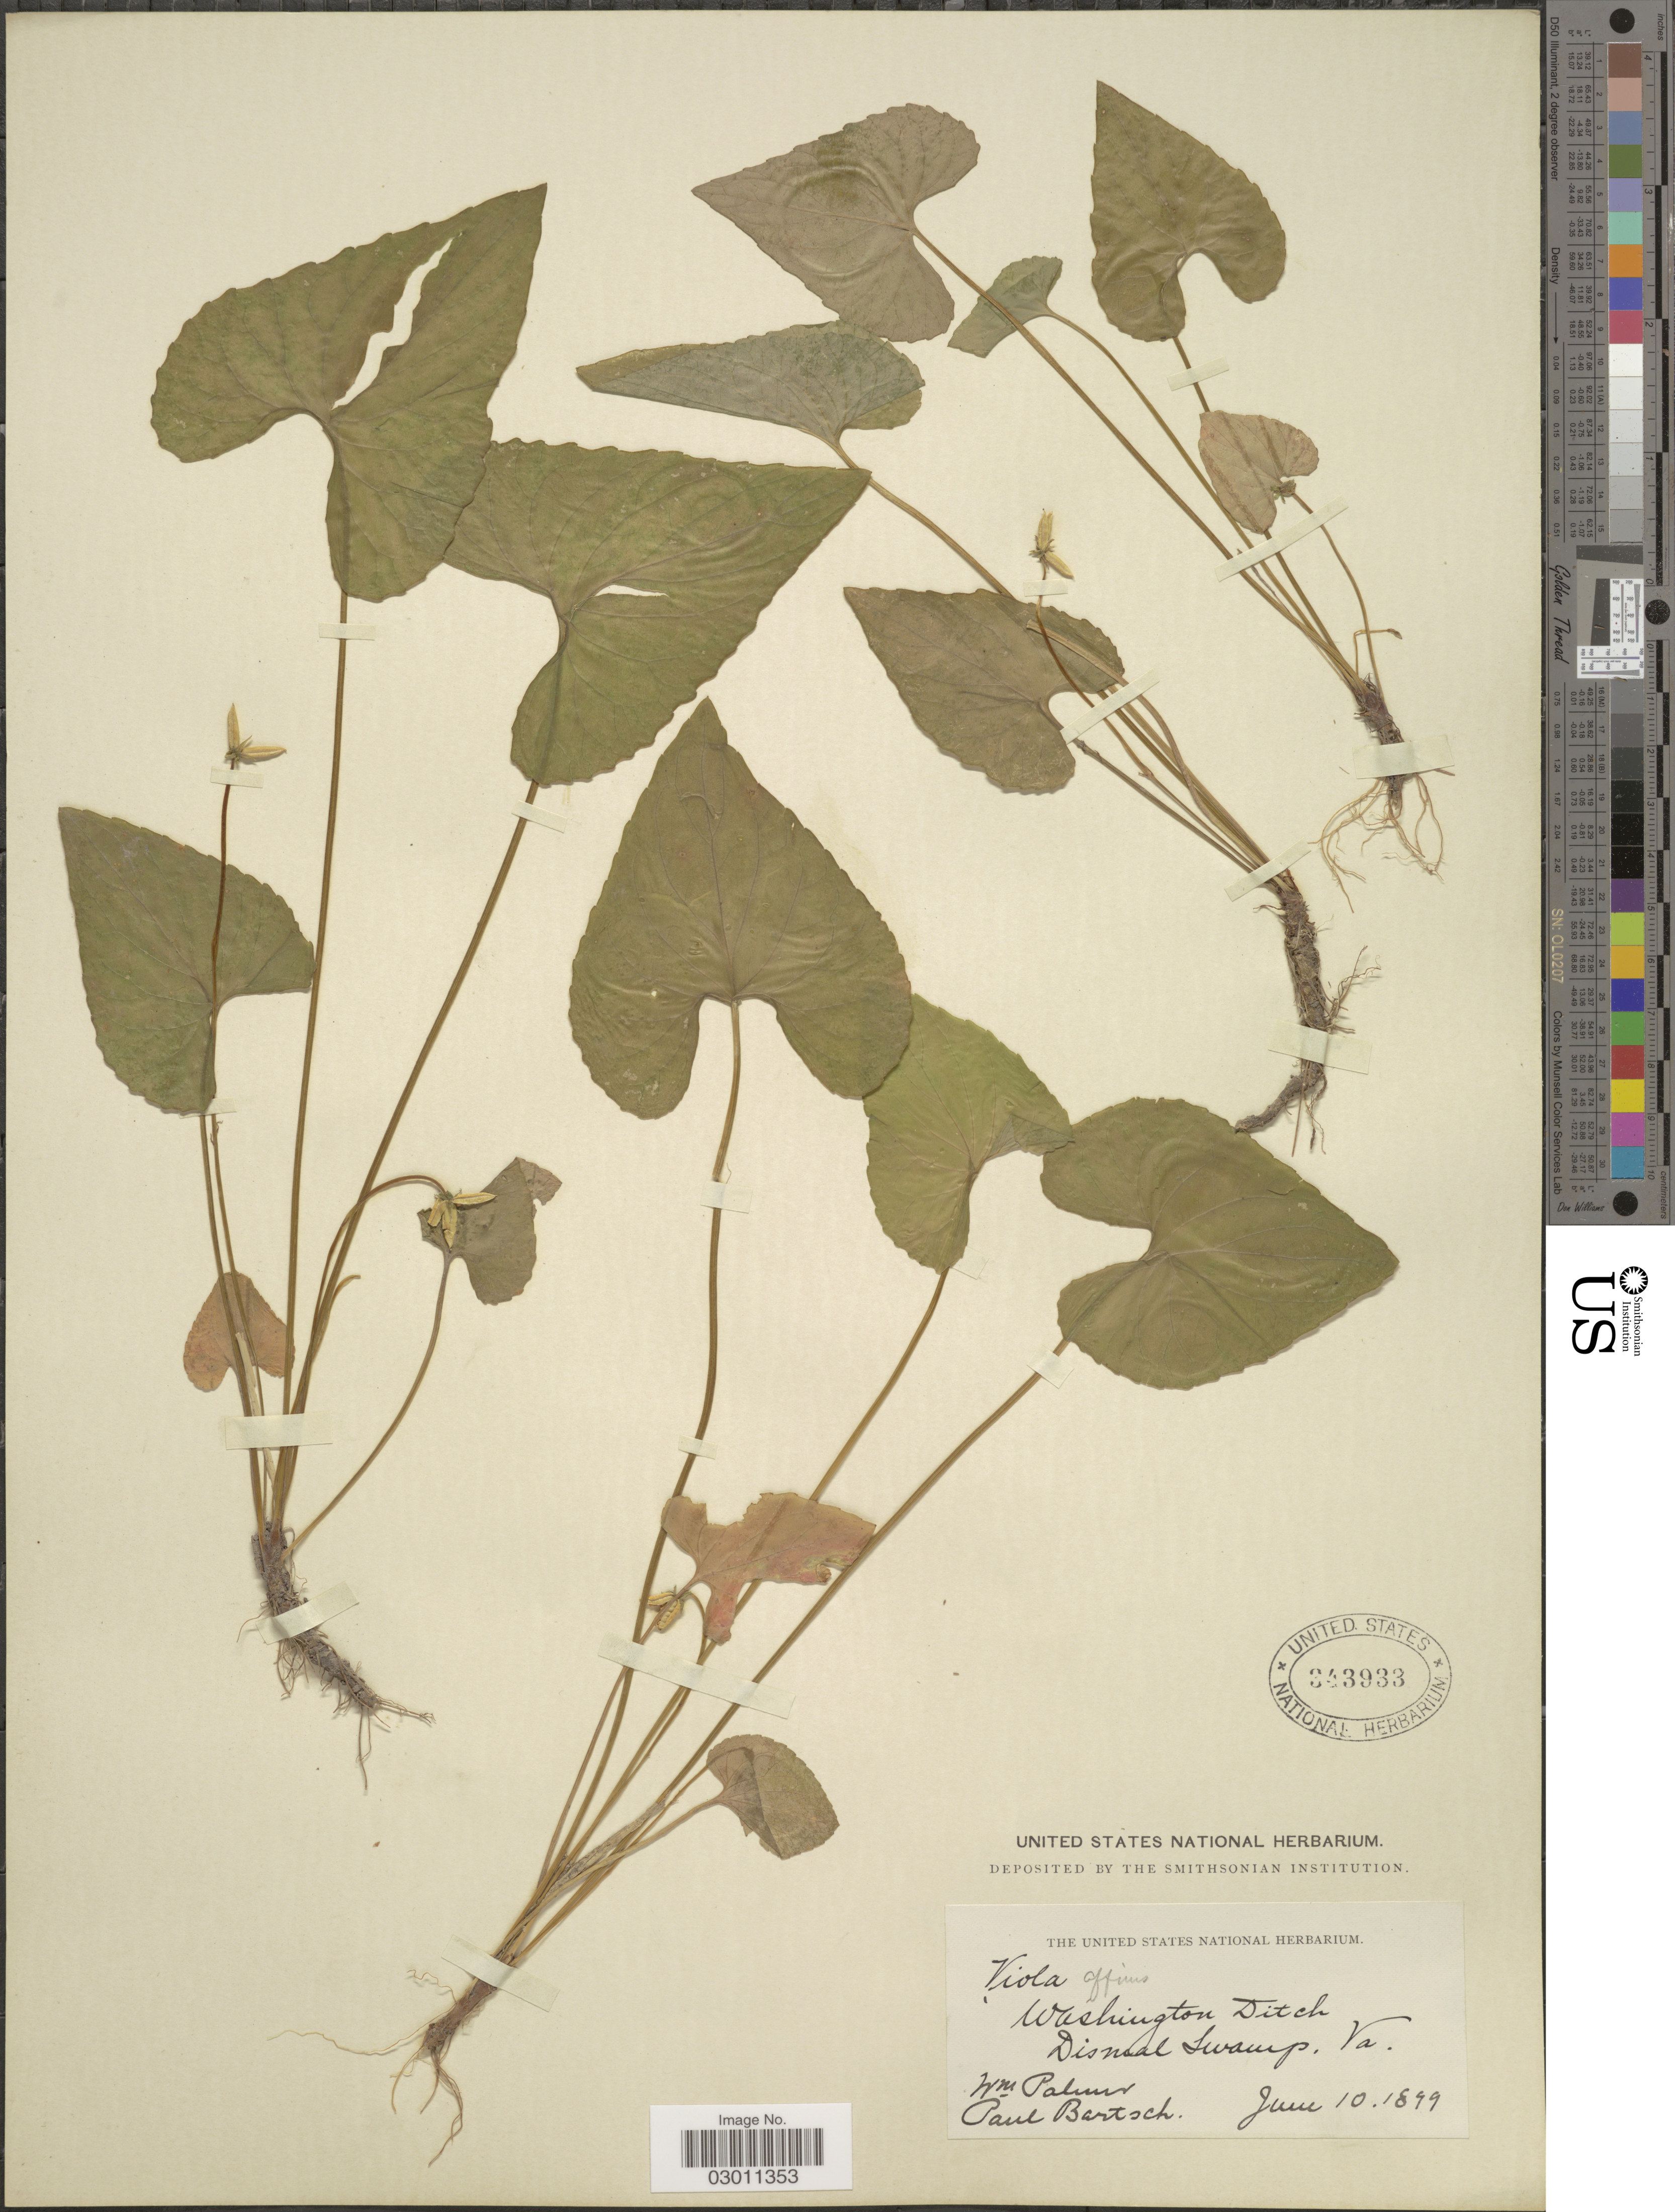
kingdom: Plantae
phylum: Tracheophyta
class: Magnoliopsida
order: Malpighiales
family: Violaceae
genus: Viola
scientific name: Viola affinis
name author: LeConte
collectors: W. Palmer & P. Bartsch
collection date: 1899-06-10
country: United States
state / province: Virginia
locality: Dismal Swamp, Va. Washington Ditch.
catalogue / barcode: US 343933